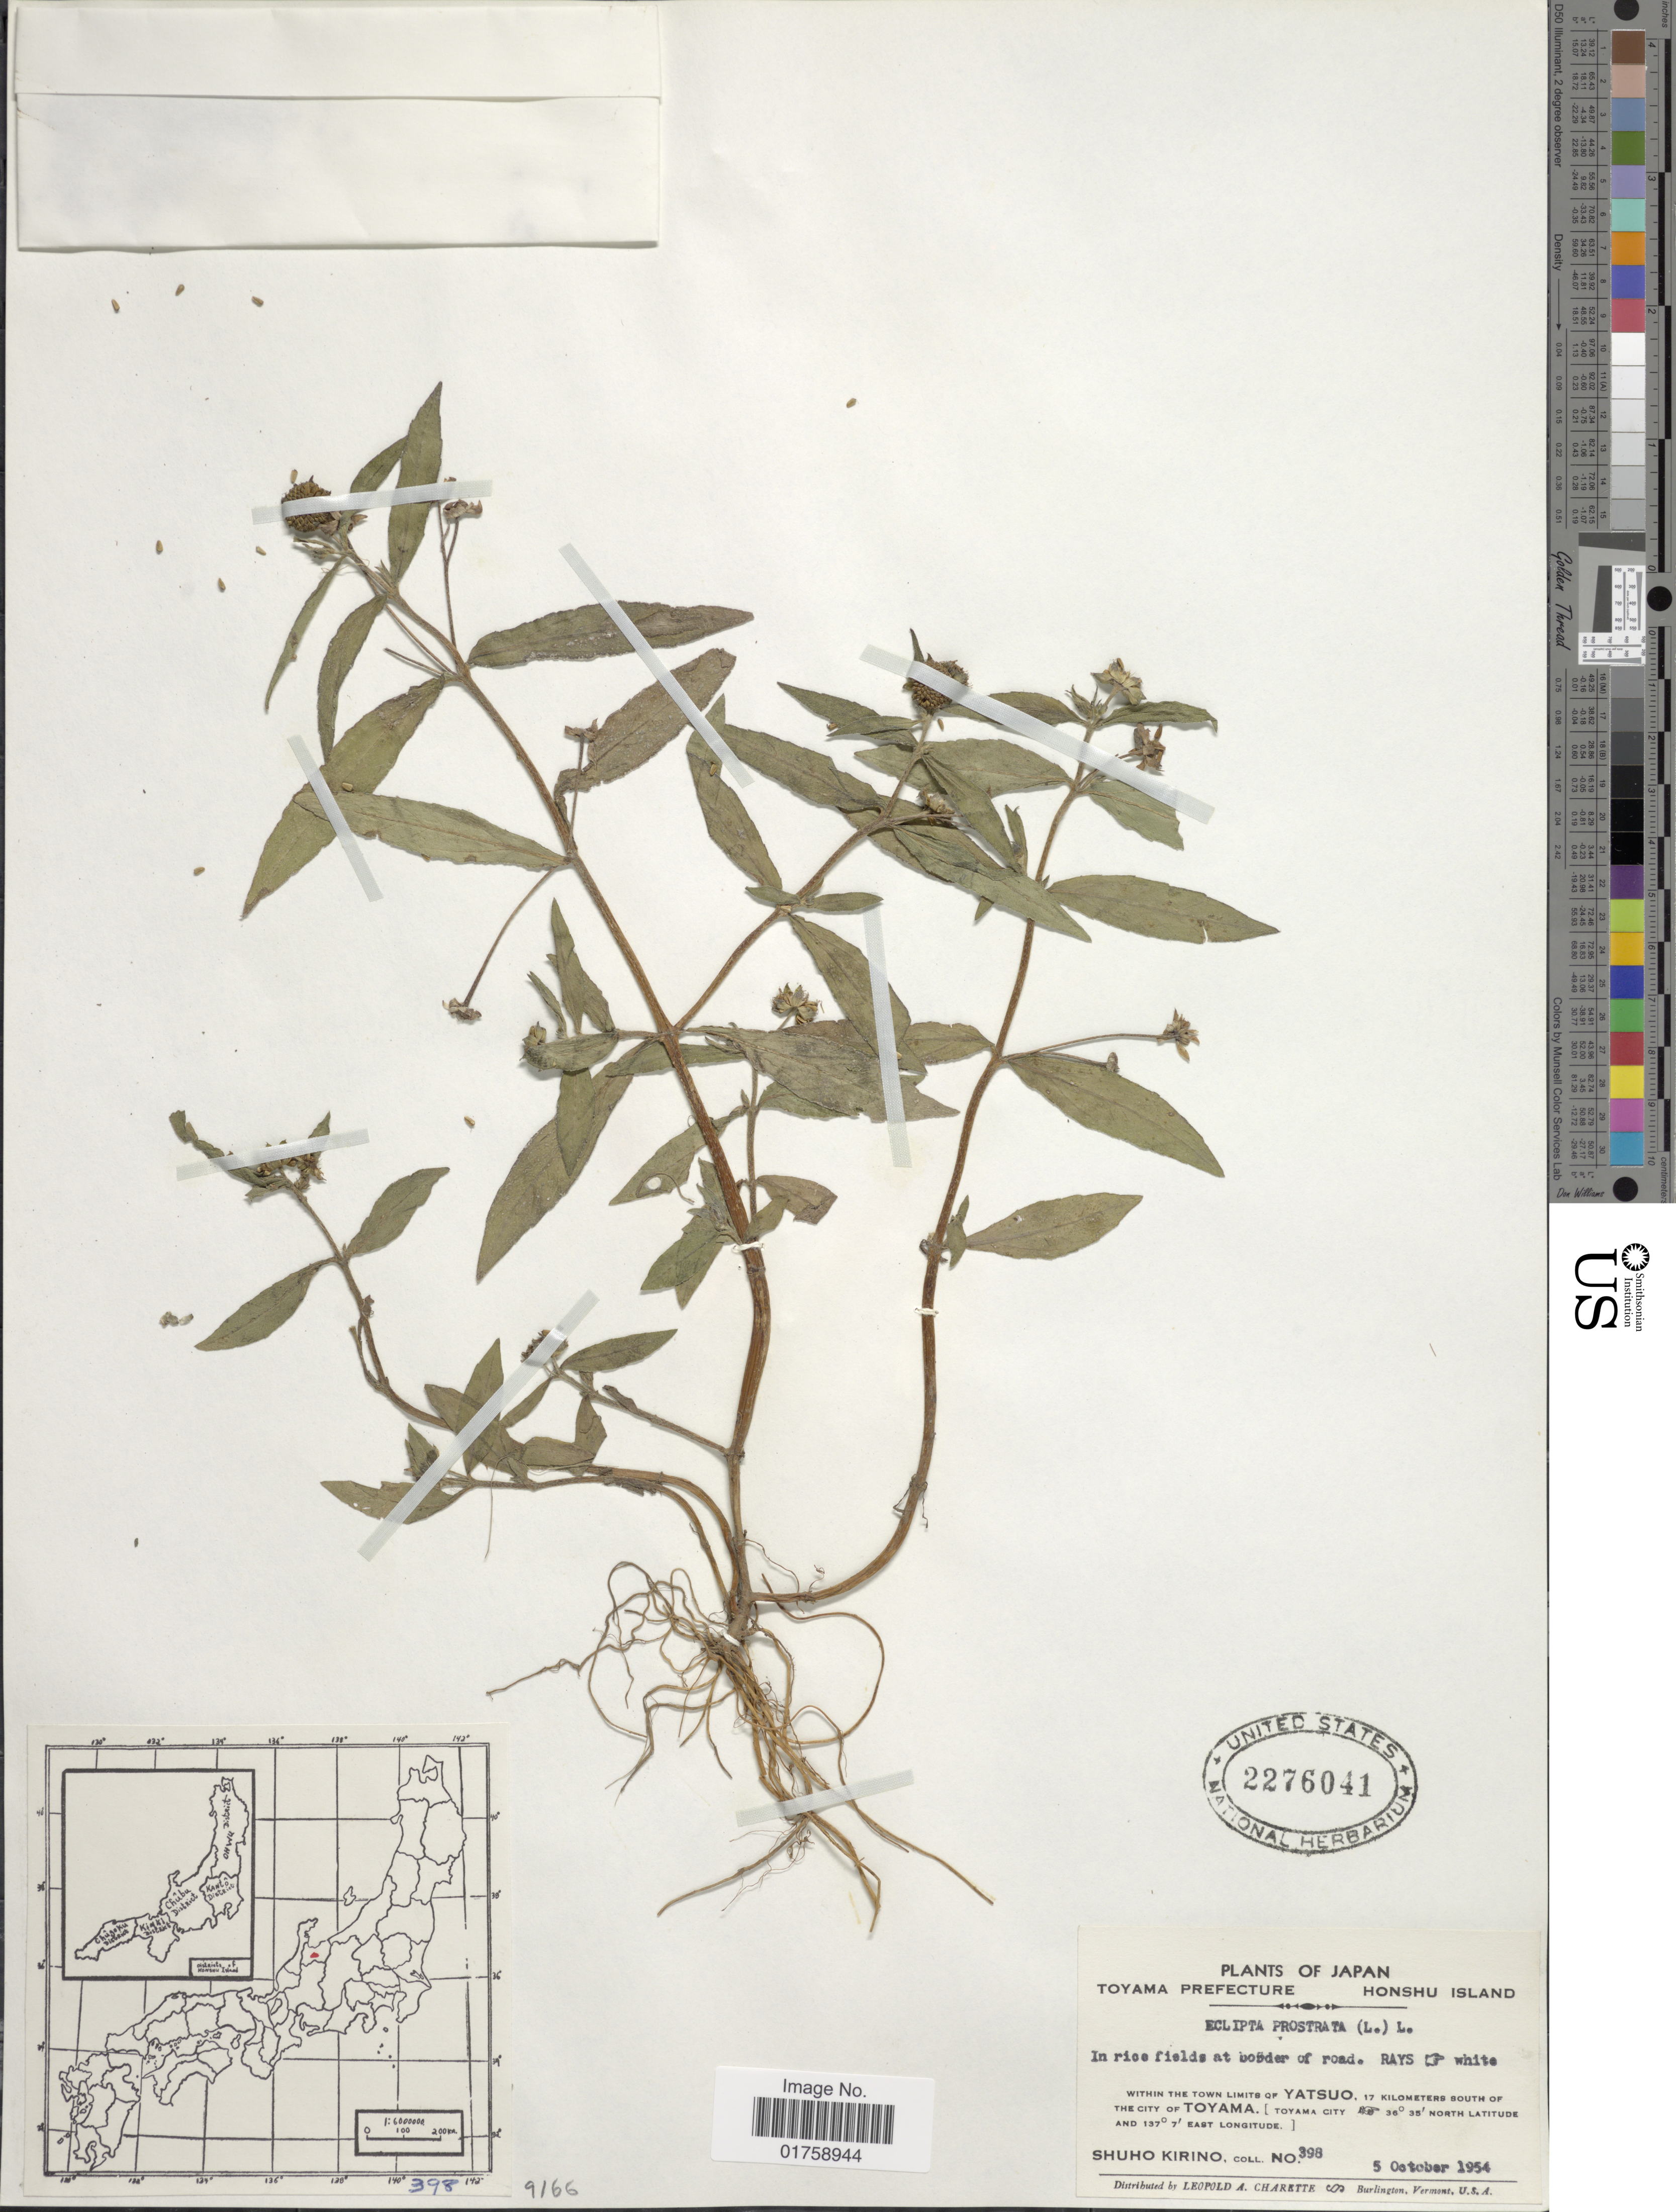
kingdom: Plantae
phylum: Tracheophyta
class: Magnoliopsida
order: Asterales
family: Asteraceae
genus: Eclipta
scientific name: Eclipta prostrata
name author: (L.) L.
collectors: S. Kirino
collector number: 398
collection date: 1954-10-05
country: Japan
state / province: Toyama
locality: Japan. Toyama Prefecture. Honshu Island. Within the town limits of Yatsuo, 17 kilometers south of the city of Toyama. (Toyama City)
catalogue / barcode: US 2276041